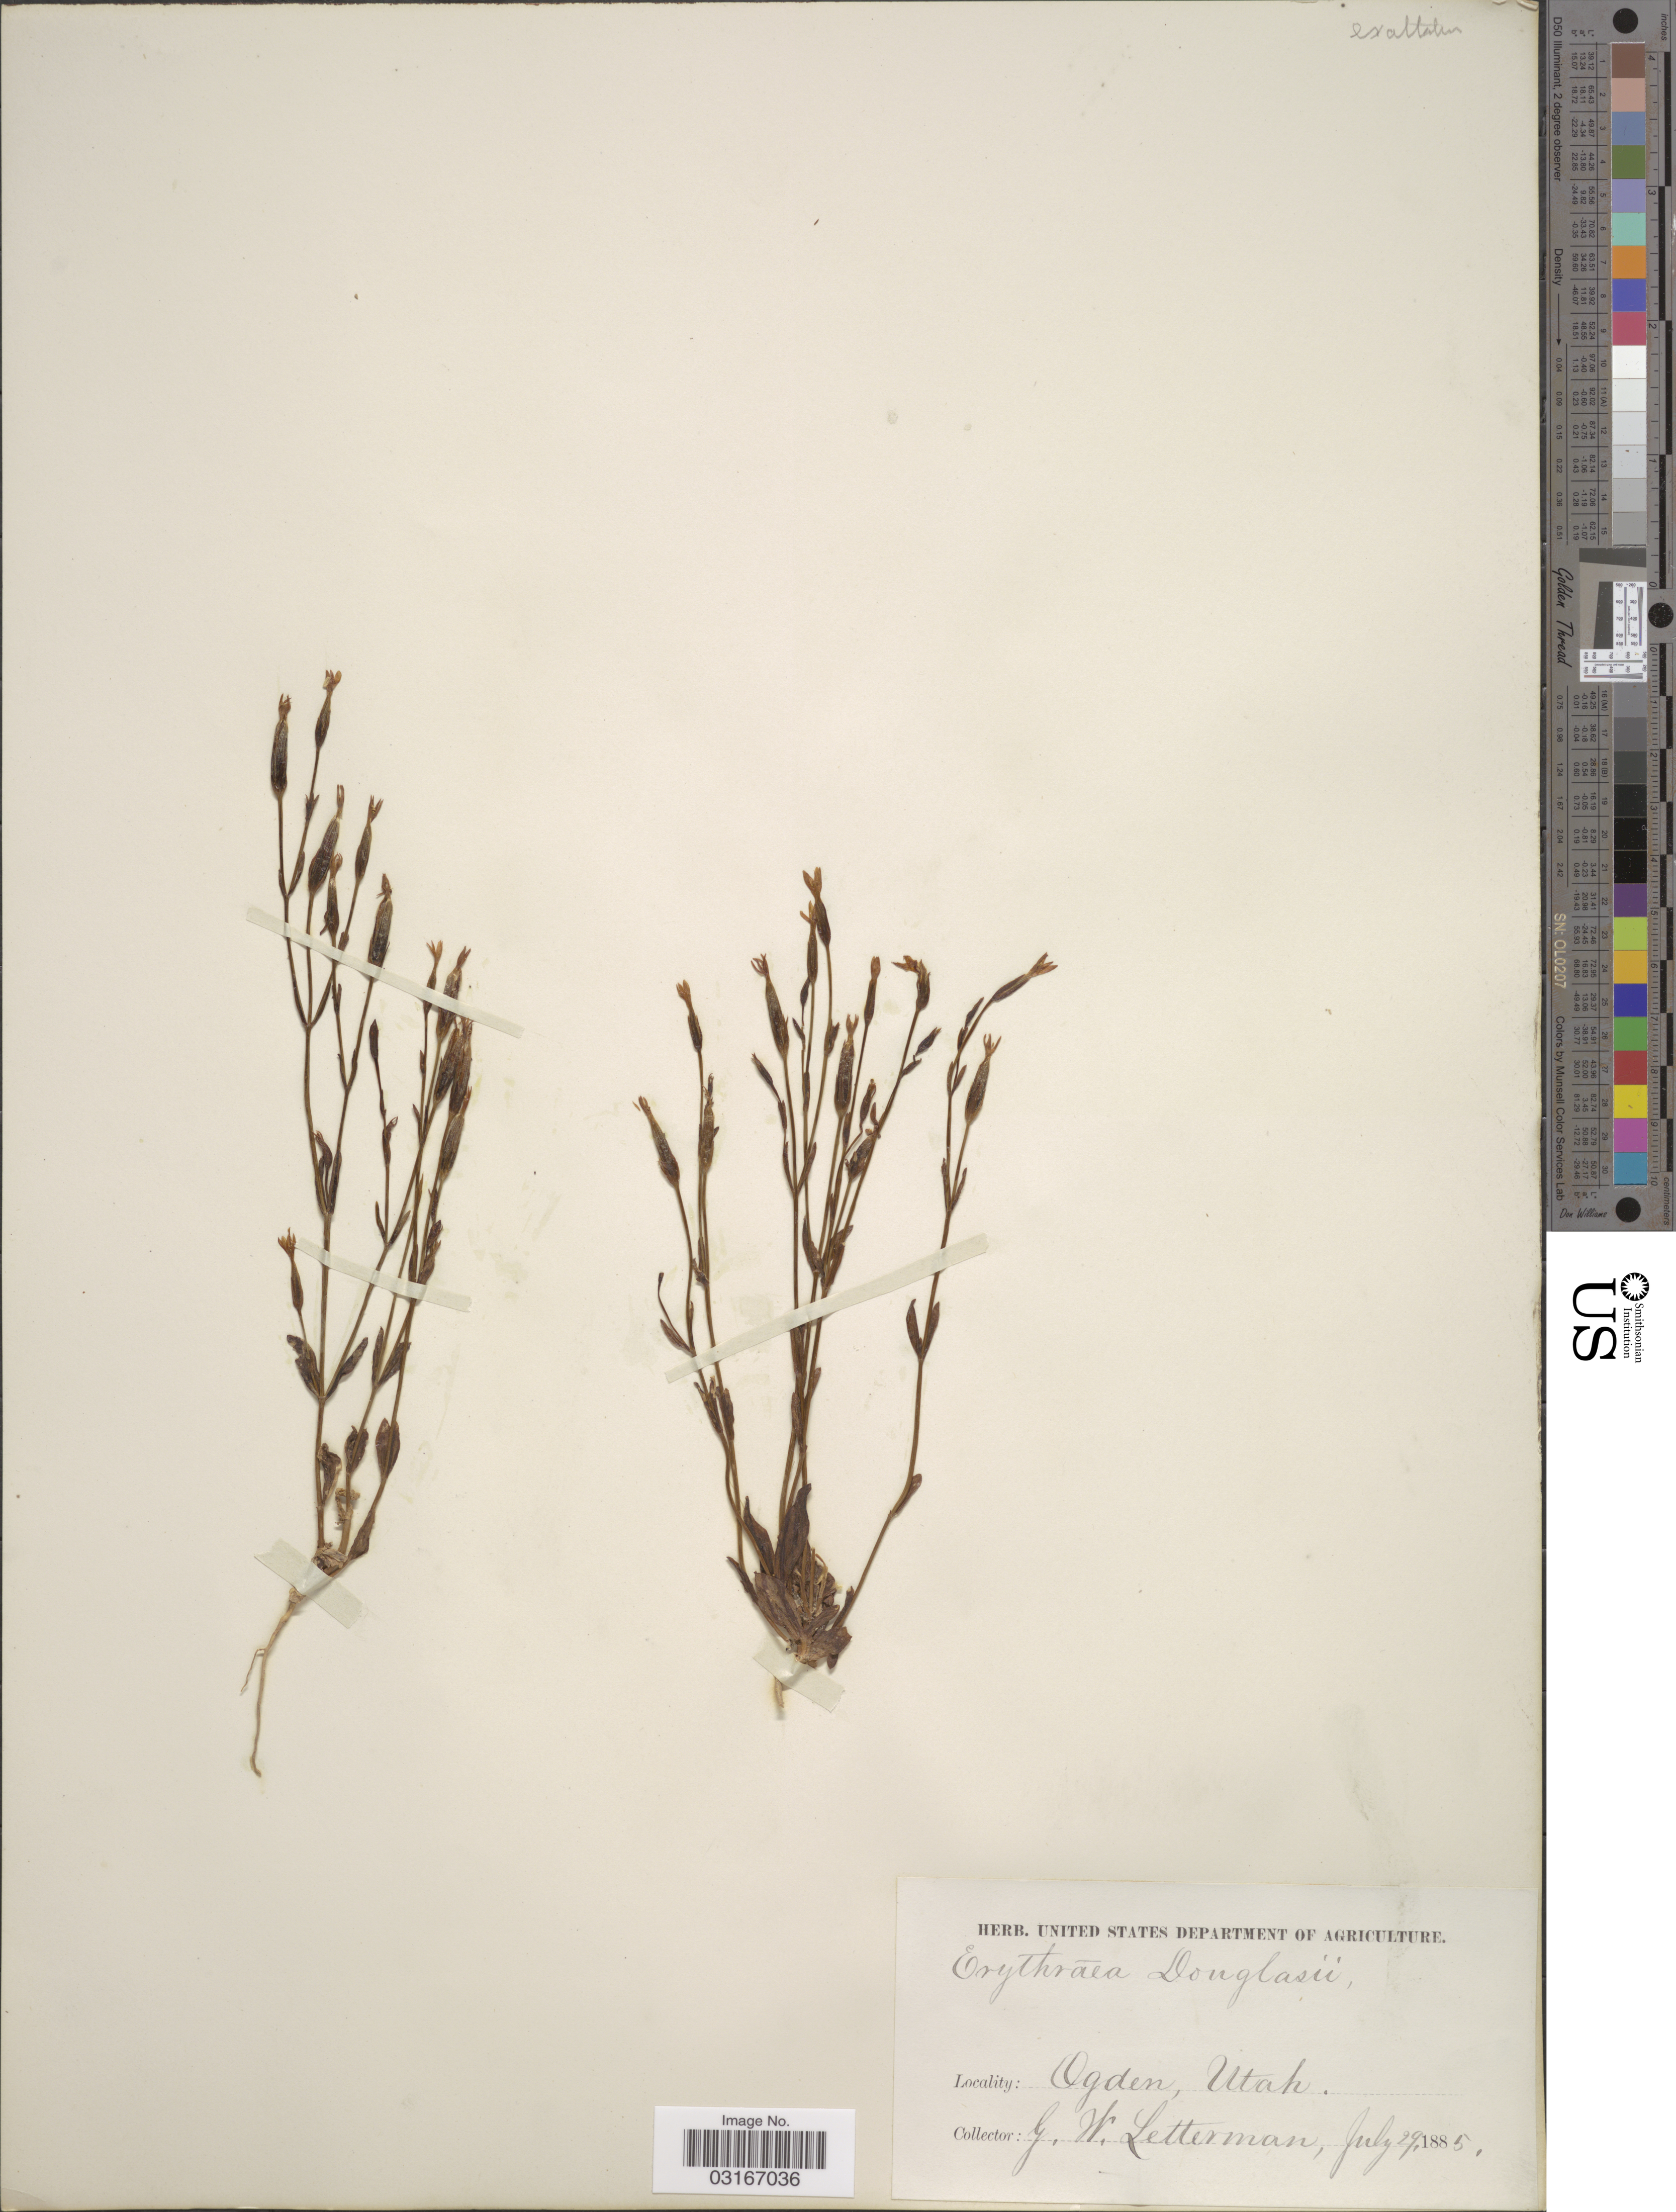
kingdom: Plantae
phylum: Tracheophyta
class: Magnoliopsida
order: Gentianales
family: Gentianaceae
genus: Centaurium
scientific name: Centaurium exaltatum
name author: (Griseb.) W. Wight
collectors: G. W. Letterman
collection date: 1885-07-29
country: United States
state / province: Utah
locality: Ogden.